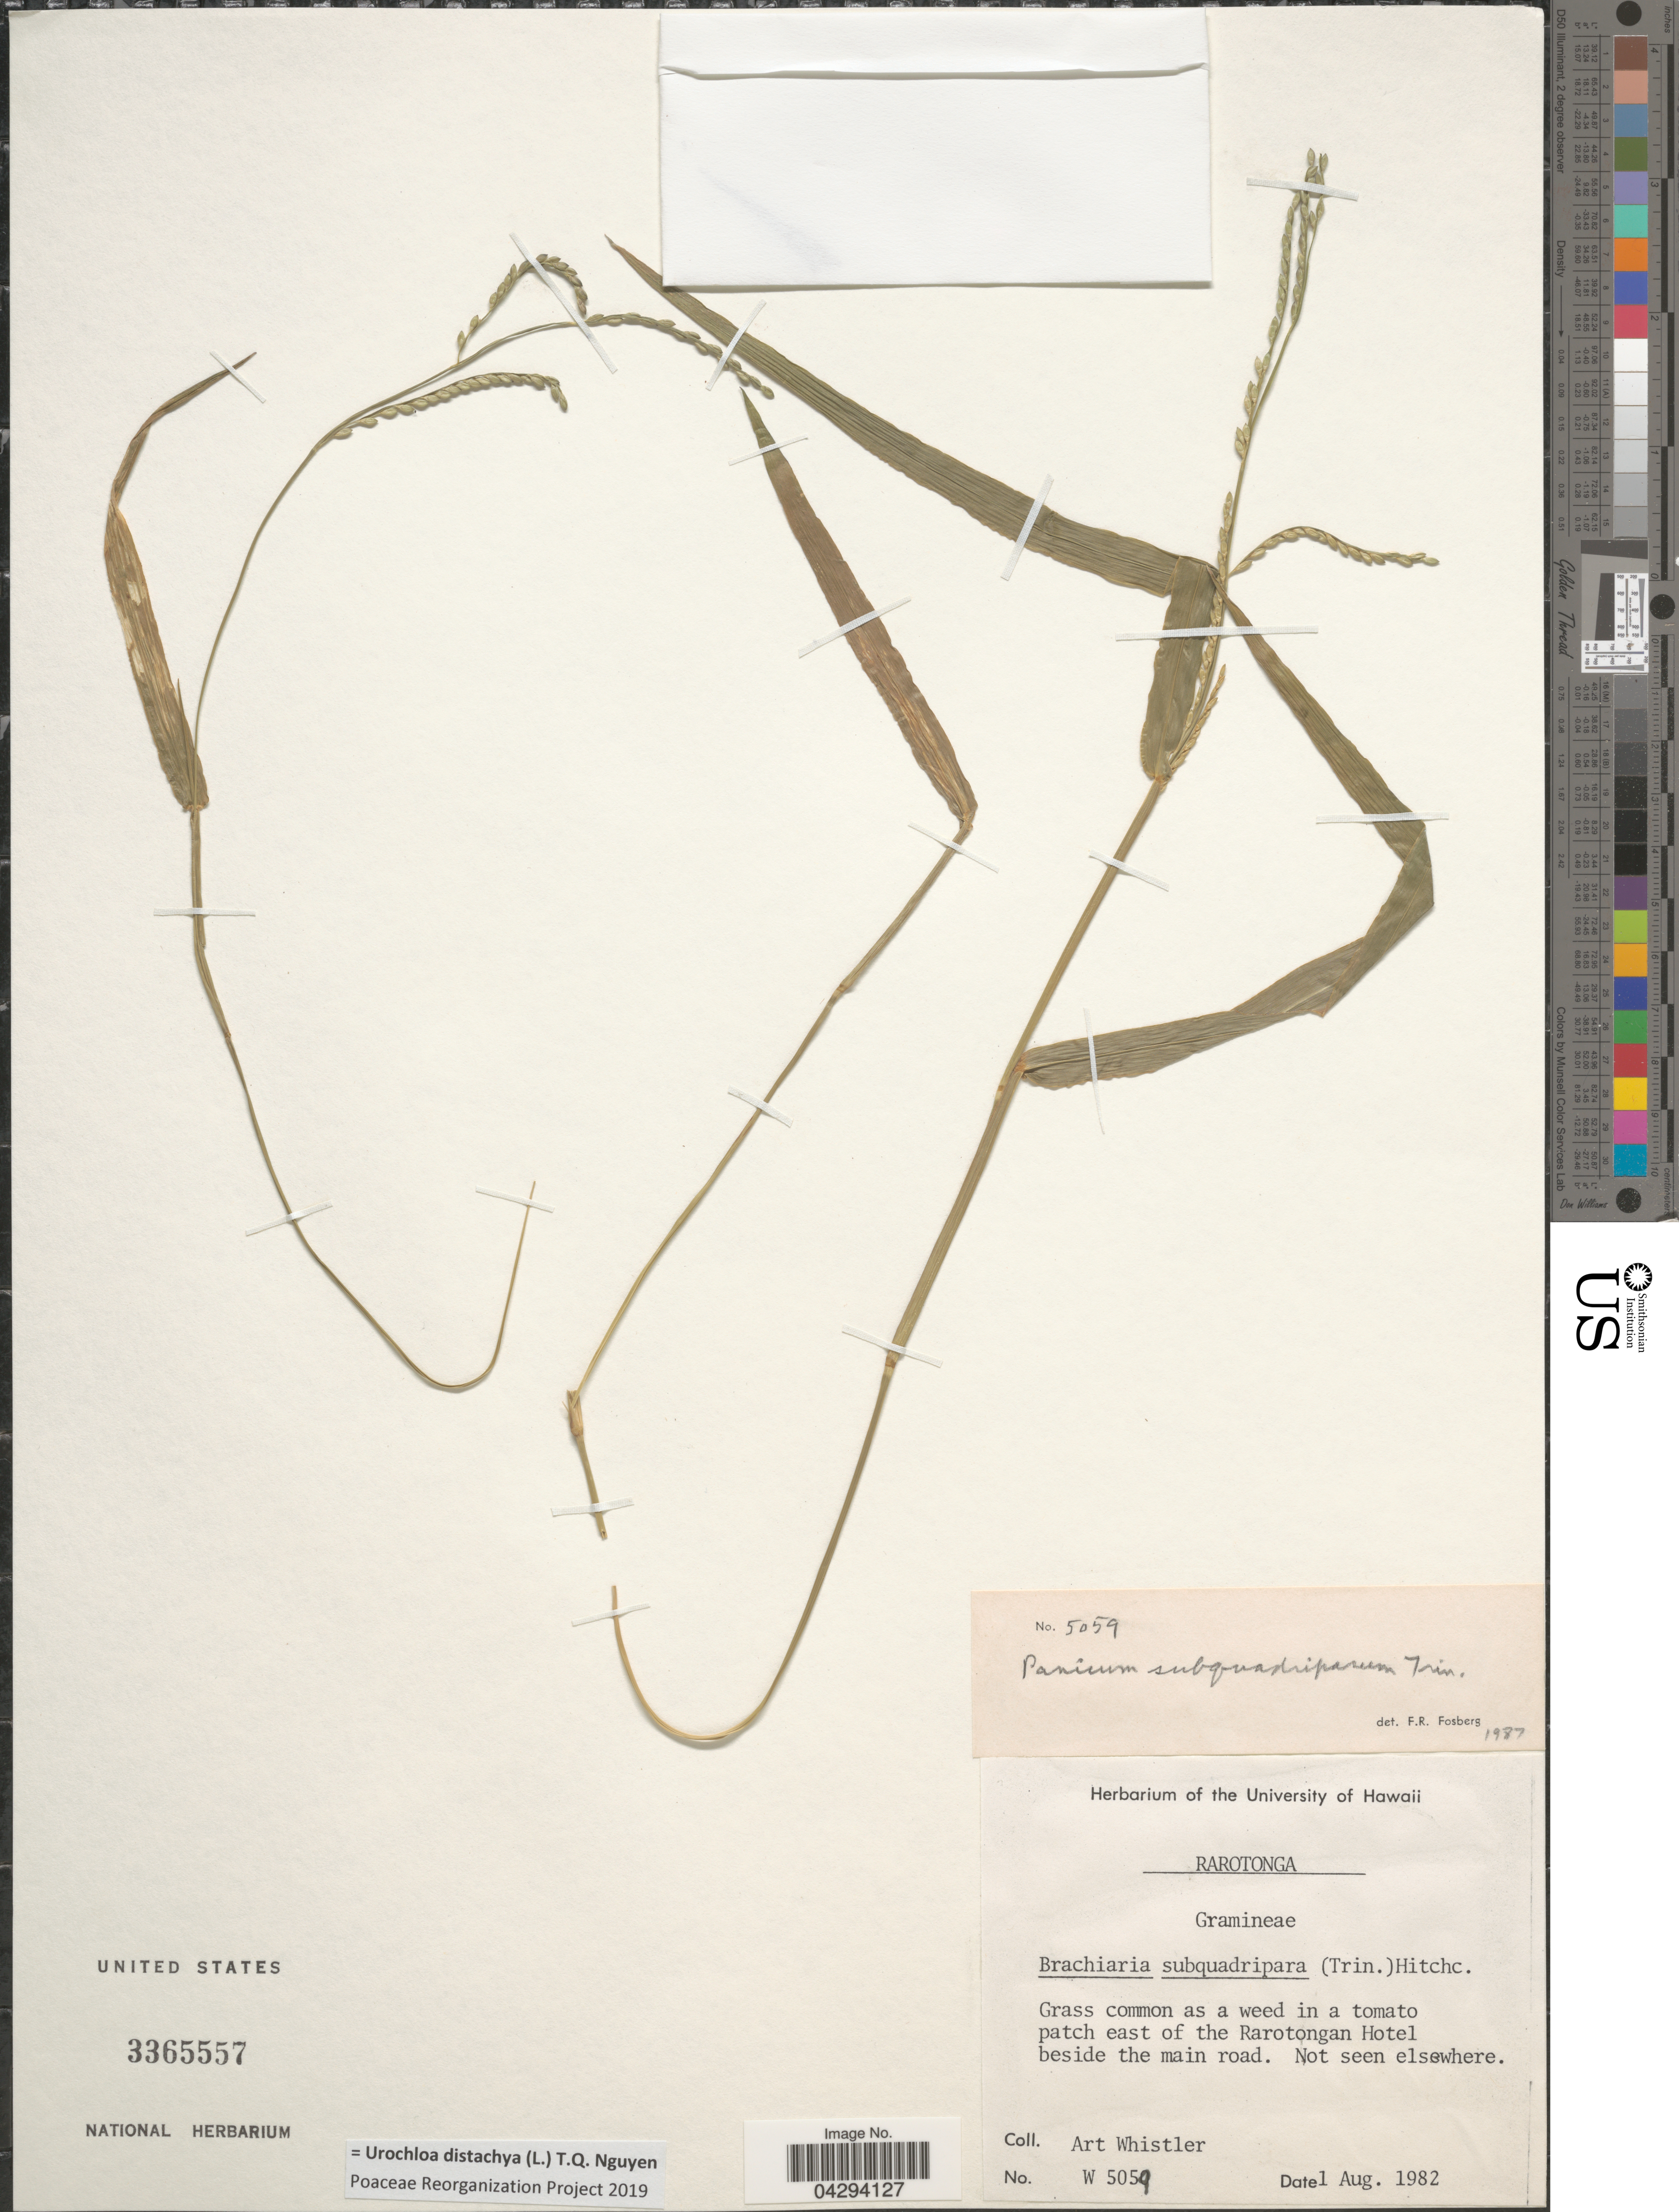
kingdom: Plantae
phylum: Tracheophyta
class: Liliopsida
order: Poales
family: Poaceae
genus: Urochloa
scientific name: Urochloa distachya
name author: (L.) T.Q. Nguyen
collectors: A. Whistler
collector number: W5059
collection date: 1982-08-01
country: Cook Islands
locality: Rarotonga. In a tomato patch east of the Rarotongan Hotel beside the main road.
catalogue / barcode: US 3365557